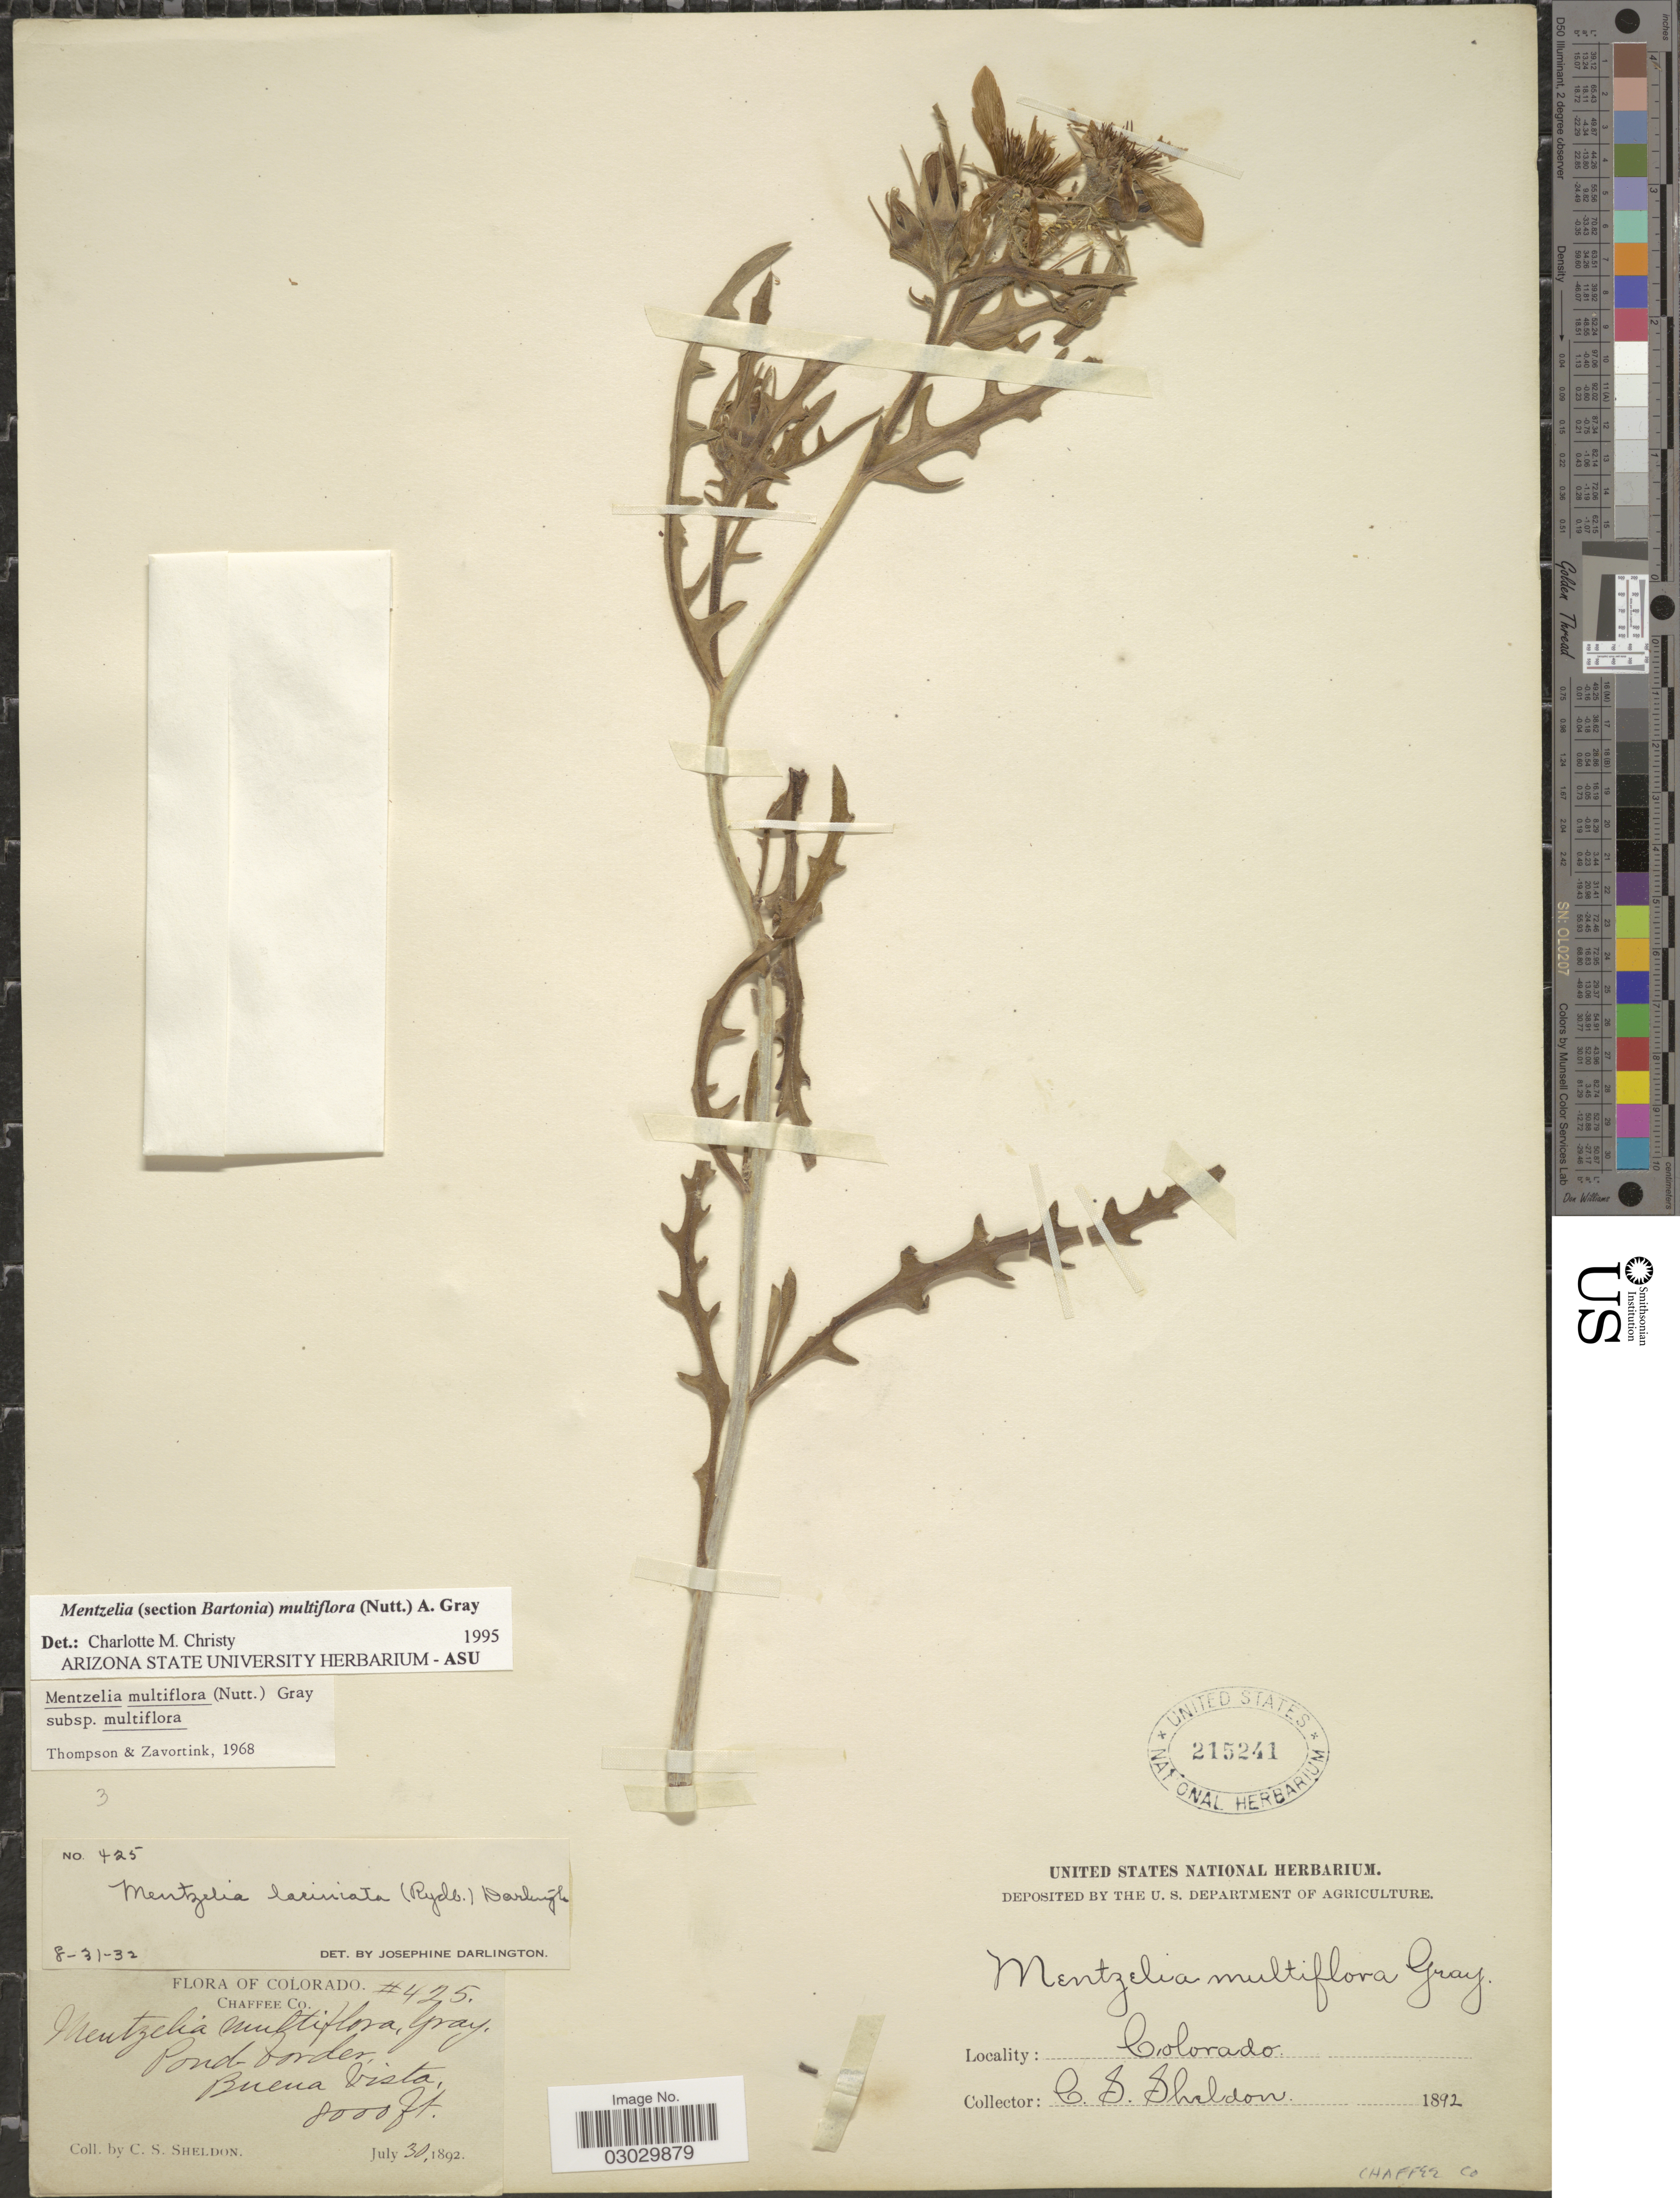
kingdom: Plantae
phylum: Tracheophyta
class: Magnoliopsida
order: Cornales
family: Loasaceae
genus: Mentzelia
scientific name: Mentzelia multiflora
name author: (Nutt.) A. Gray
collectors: C. S. Sheldon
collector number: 425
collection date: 1892-07-30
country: United States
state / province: Colorado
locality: Chaffee Co. Pond border, Buena Vista.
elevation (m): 2438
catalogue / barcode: US 215241